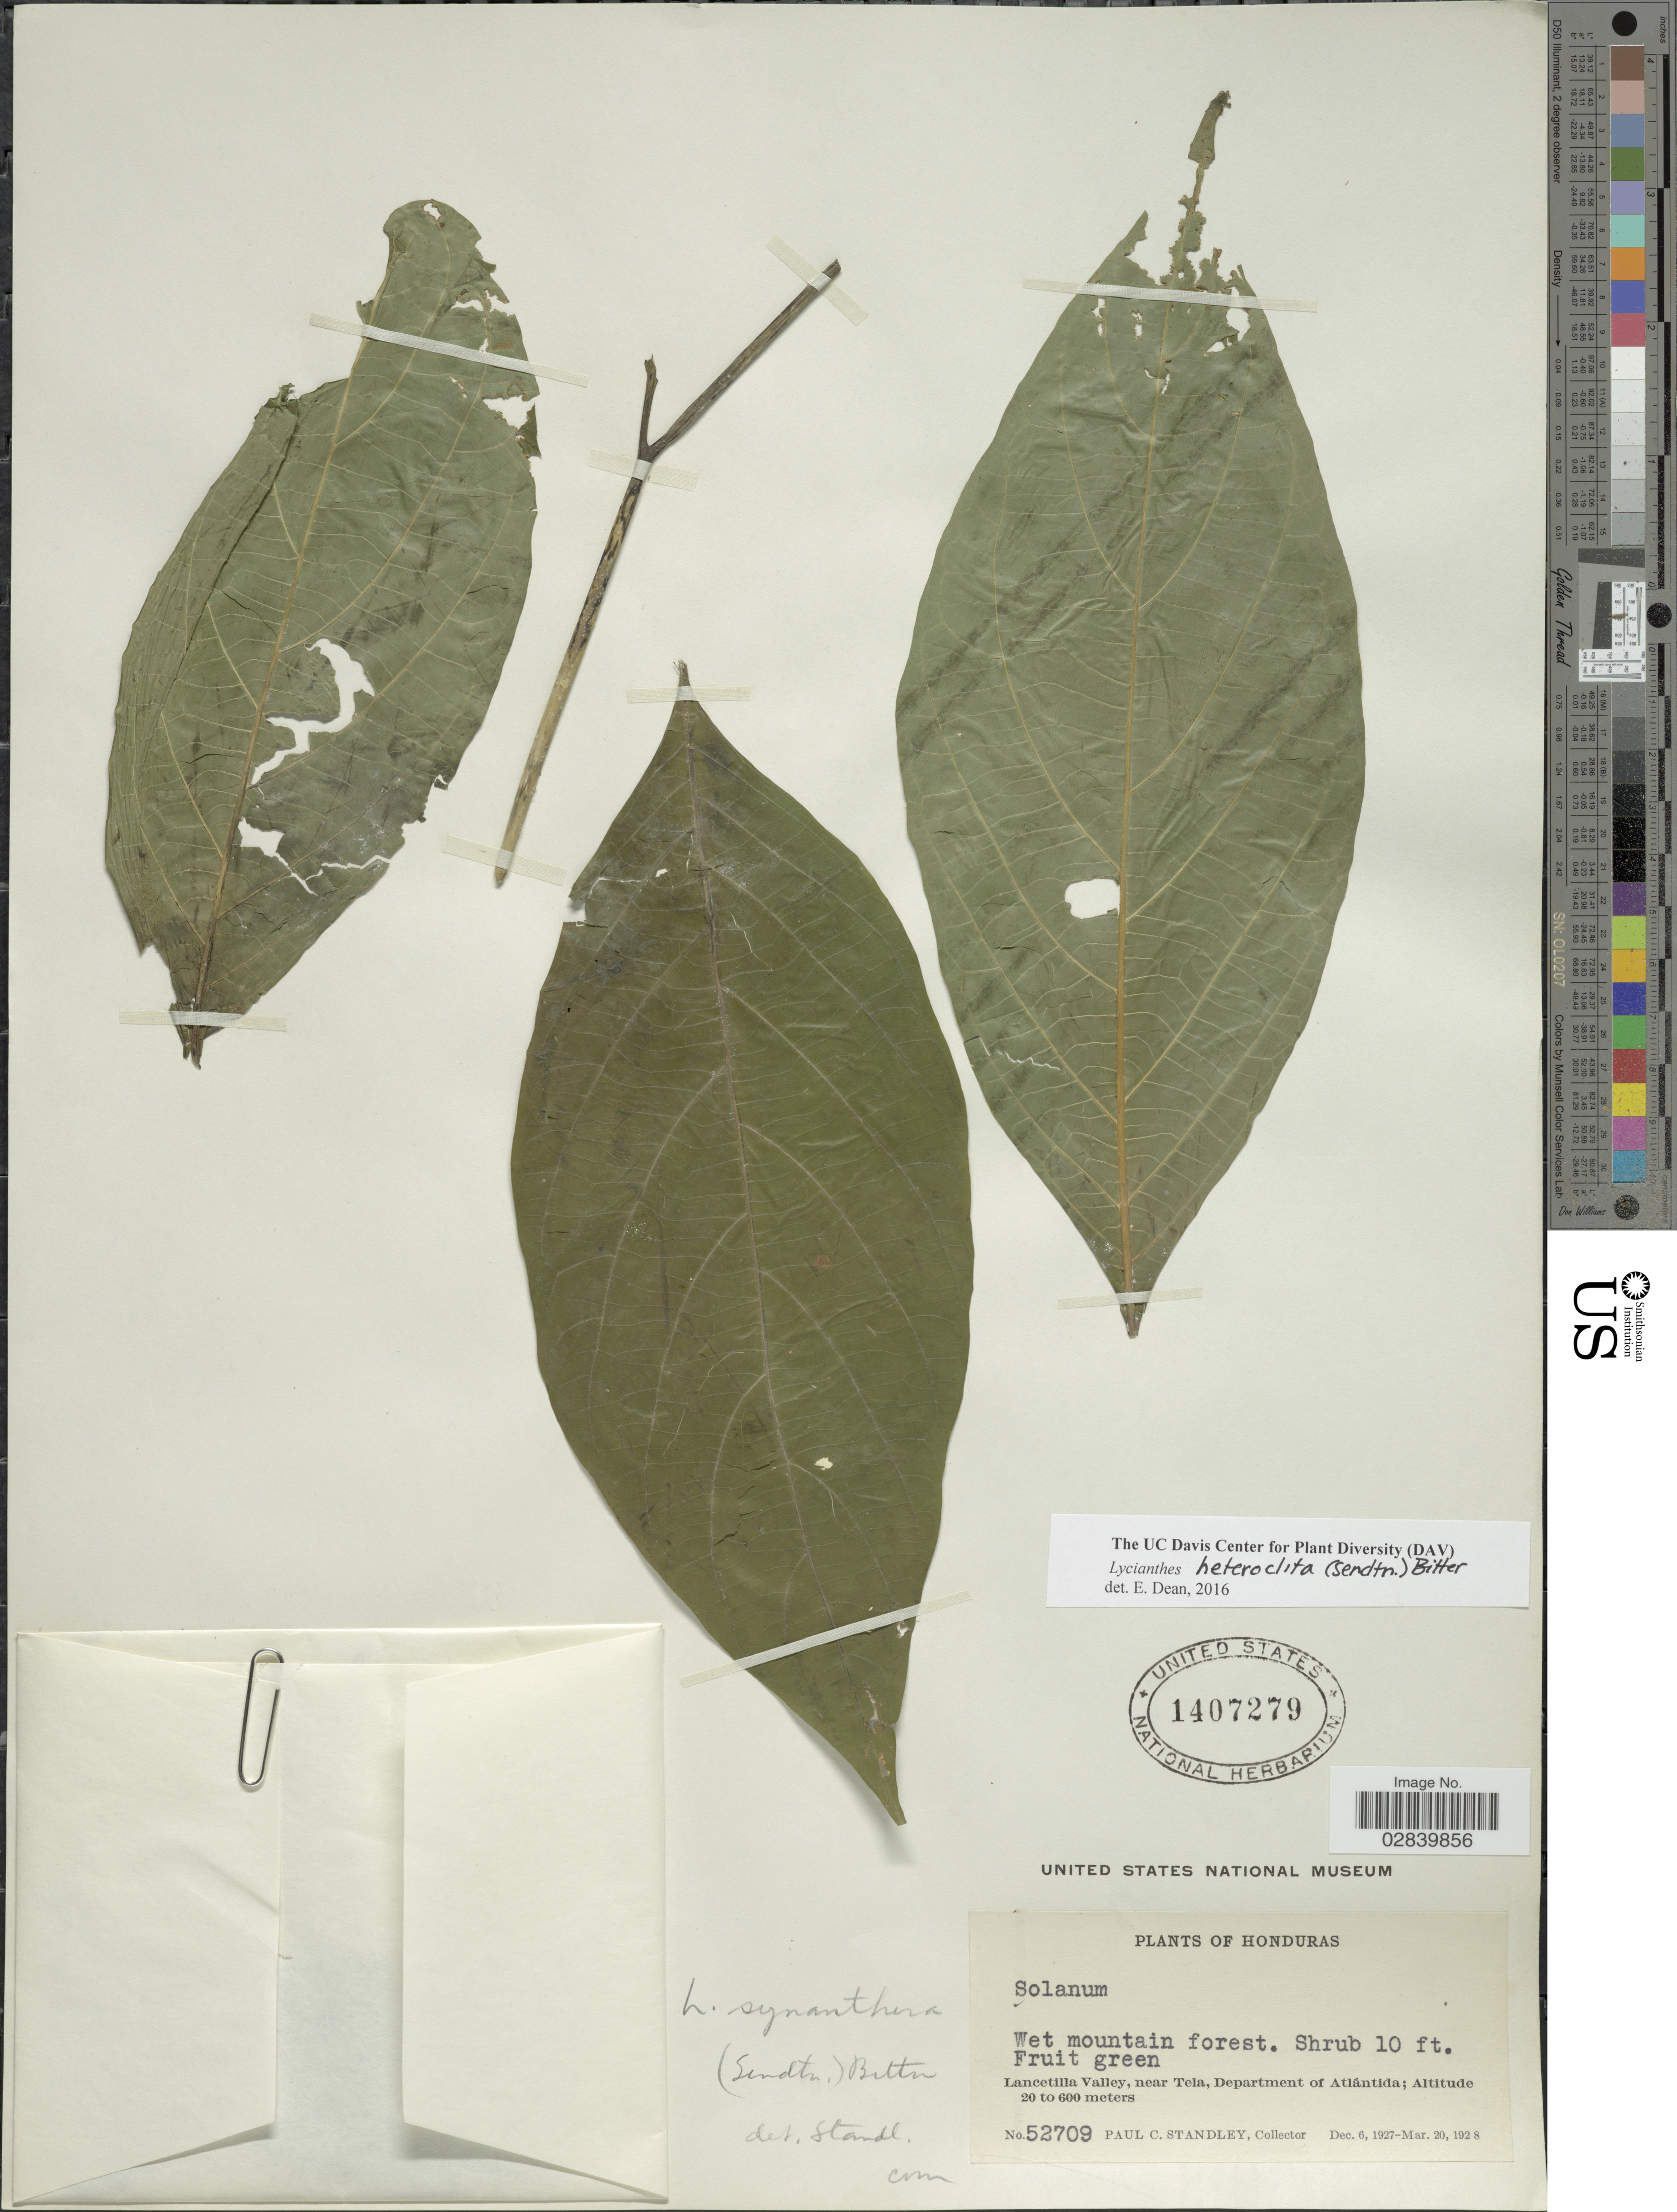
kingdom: Plantae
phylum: Tracheophyta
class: Magnoliopsida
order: Solanales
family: Solanaceae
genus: Lycianthes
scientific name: Lycianthes heteroclita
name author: (Sendtn.) Bitter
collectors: P. C. Standley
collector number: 52709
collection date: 1927-12-06/1928-03-20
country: Honduras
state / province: Atlántida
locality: Lancetilla Valley, near Tela, Department of Atlántida.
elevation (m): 20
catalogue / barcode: US 1407279